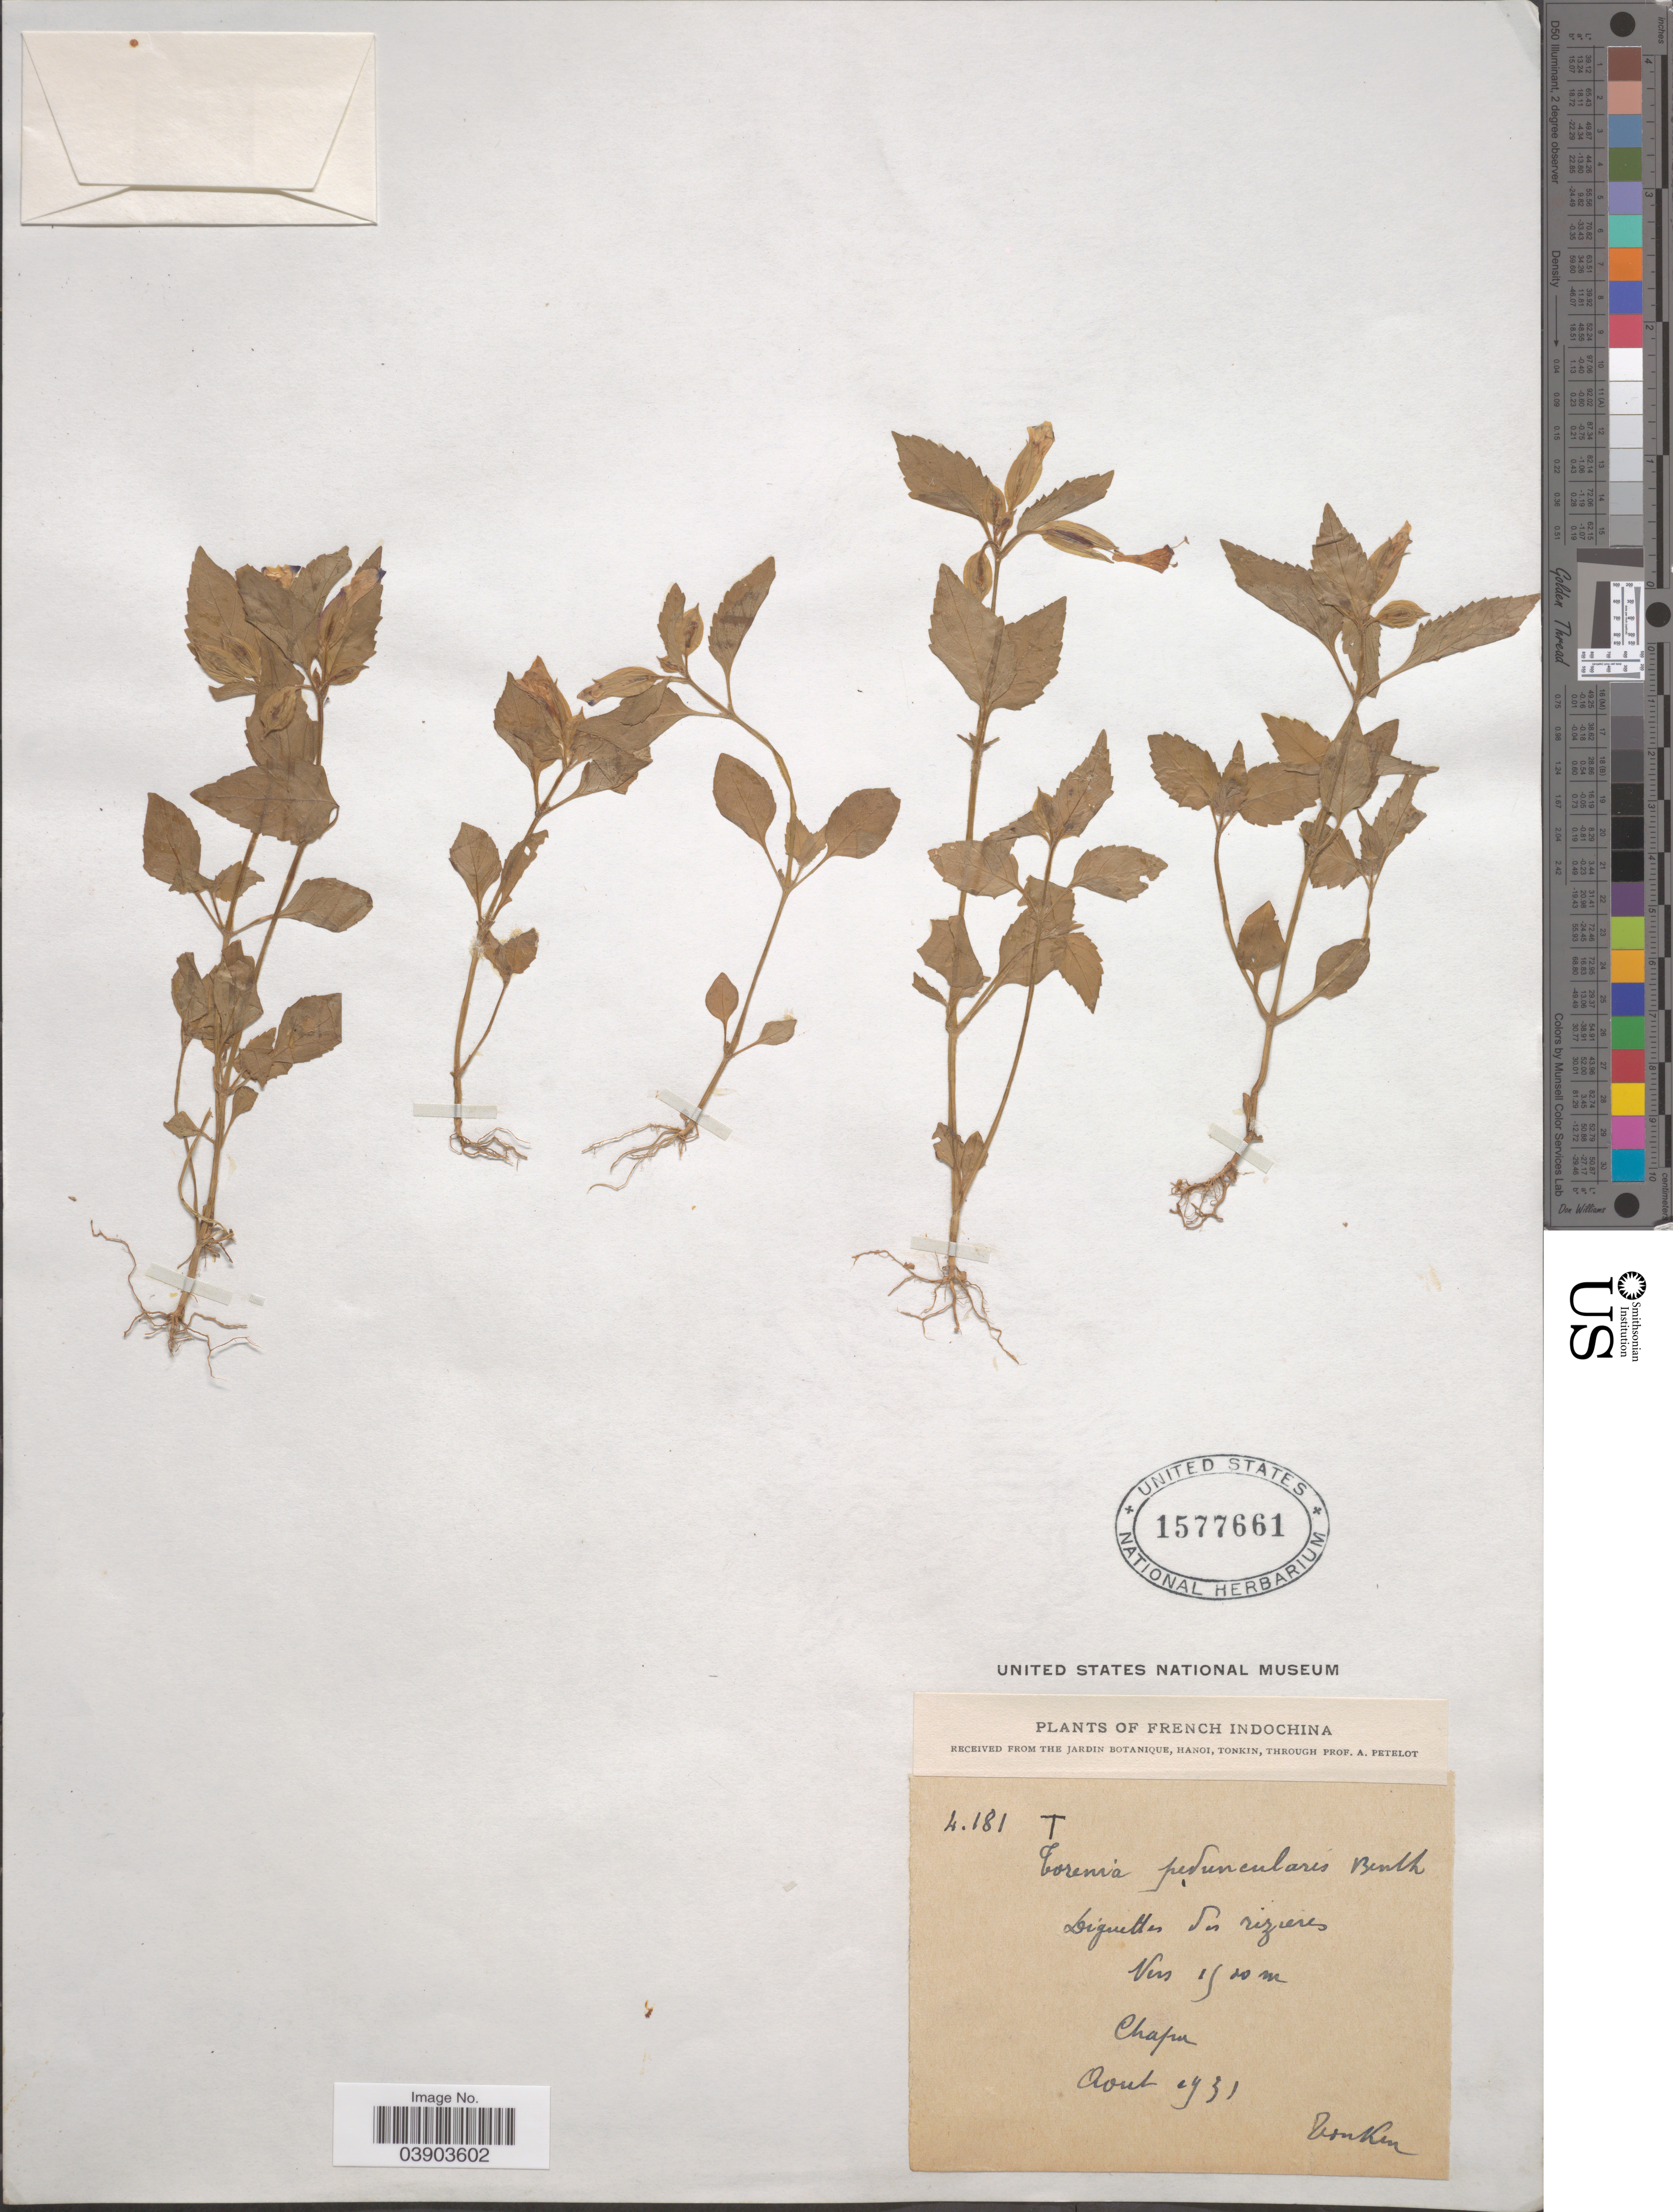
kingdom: Plantae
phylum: Tracheophyta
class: Magnoliopsida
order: Lamiales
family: Linderniaceae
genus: Torenia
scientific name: Torenia peduncularis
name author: Benth.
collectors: P. A. Pételot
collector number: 4181 T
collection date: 1931-08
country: Vietnam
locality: French Indochina. Chapa.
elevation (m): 1520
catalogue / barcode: US 1577661